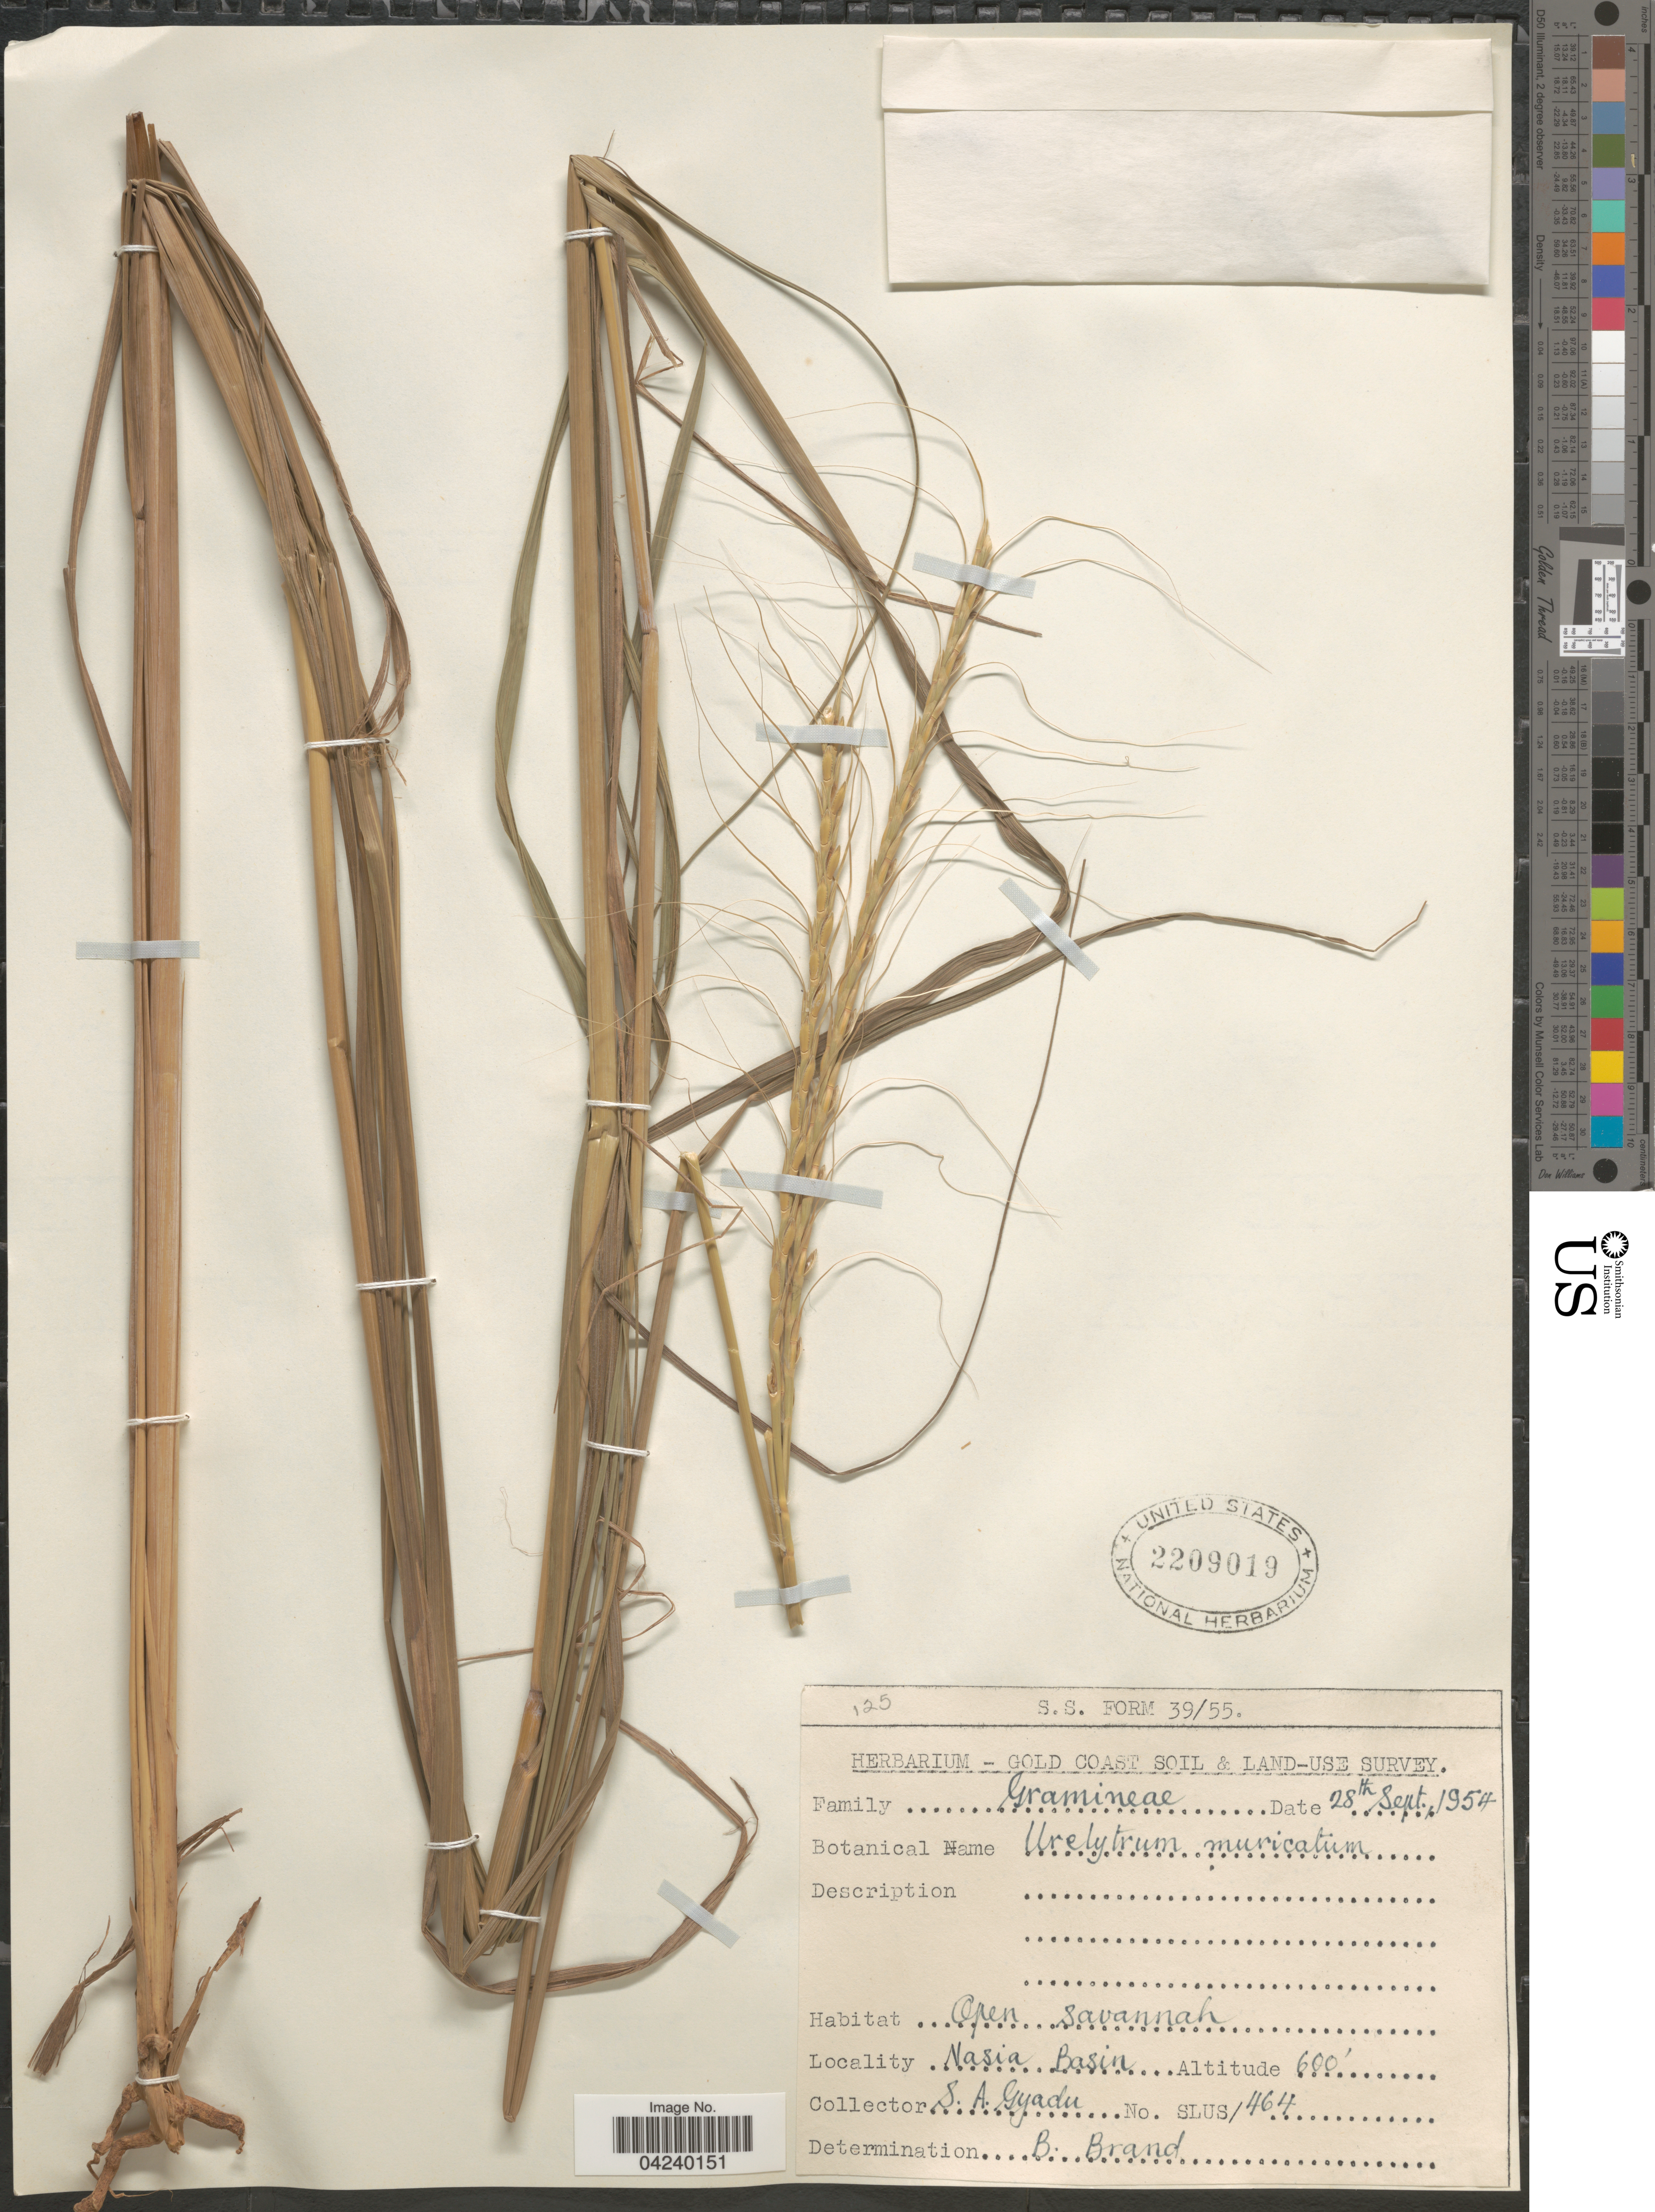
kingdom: Plantae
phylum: Tracheophyta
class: Liliopsida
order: Poales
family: Poaceae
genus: Urelytrum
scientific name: Urelytrum muricatum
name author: C. E. Hubb.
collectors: S. Gyadu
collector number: SLUS/464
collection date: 1954-09-28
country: Ghana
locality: Gold Coast Soil & Land-Use Survey. Nasia Basin.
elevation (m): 183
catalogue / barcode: US 2209019